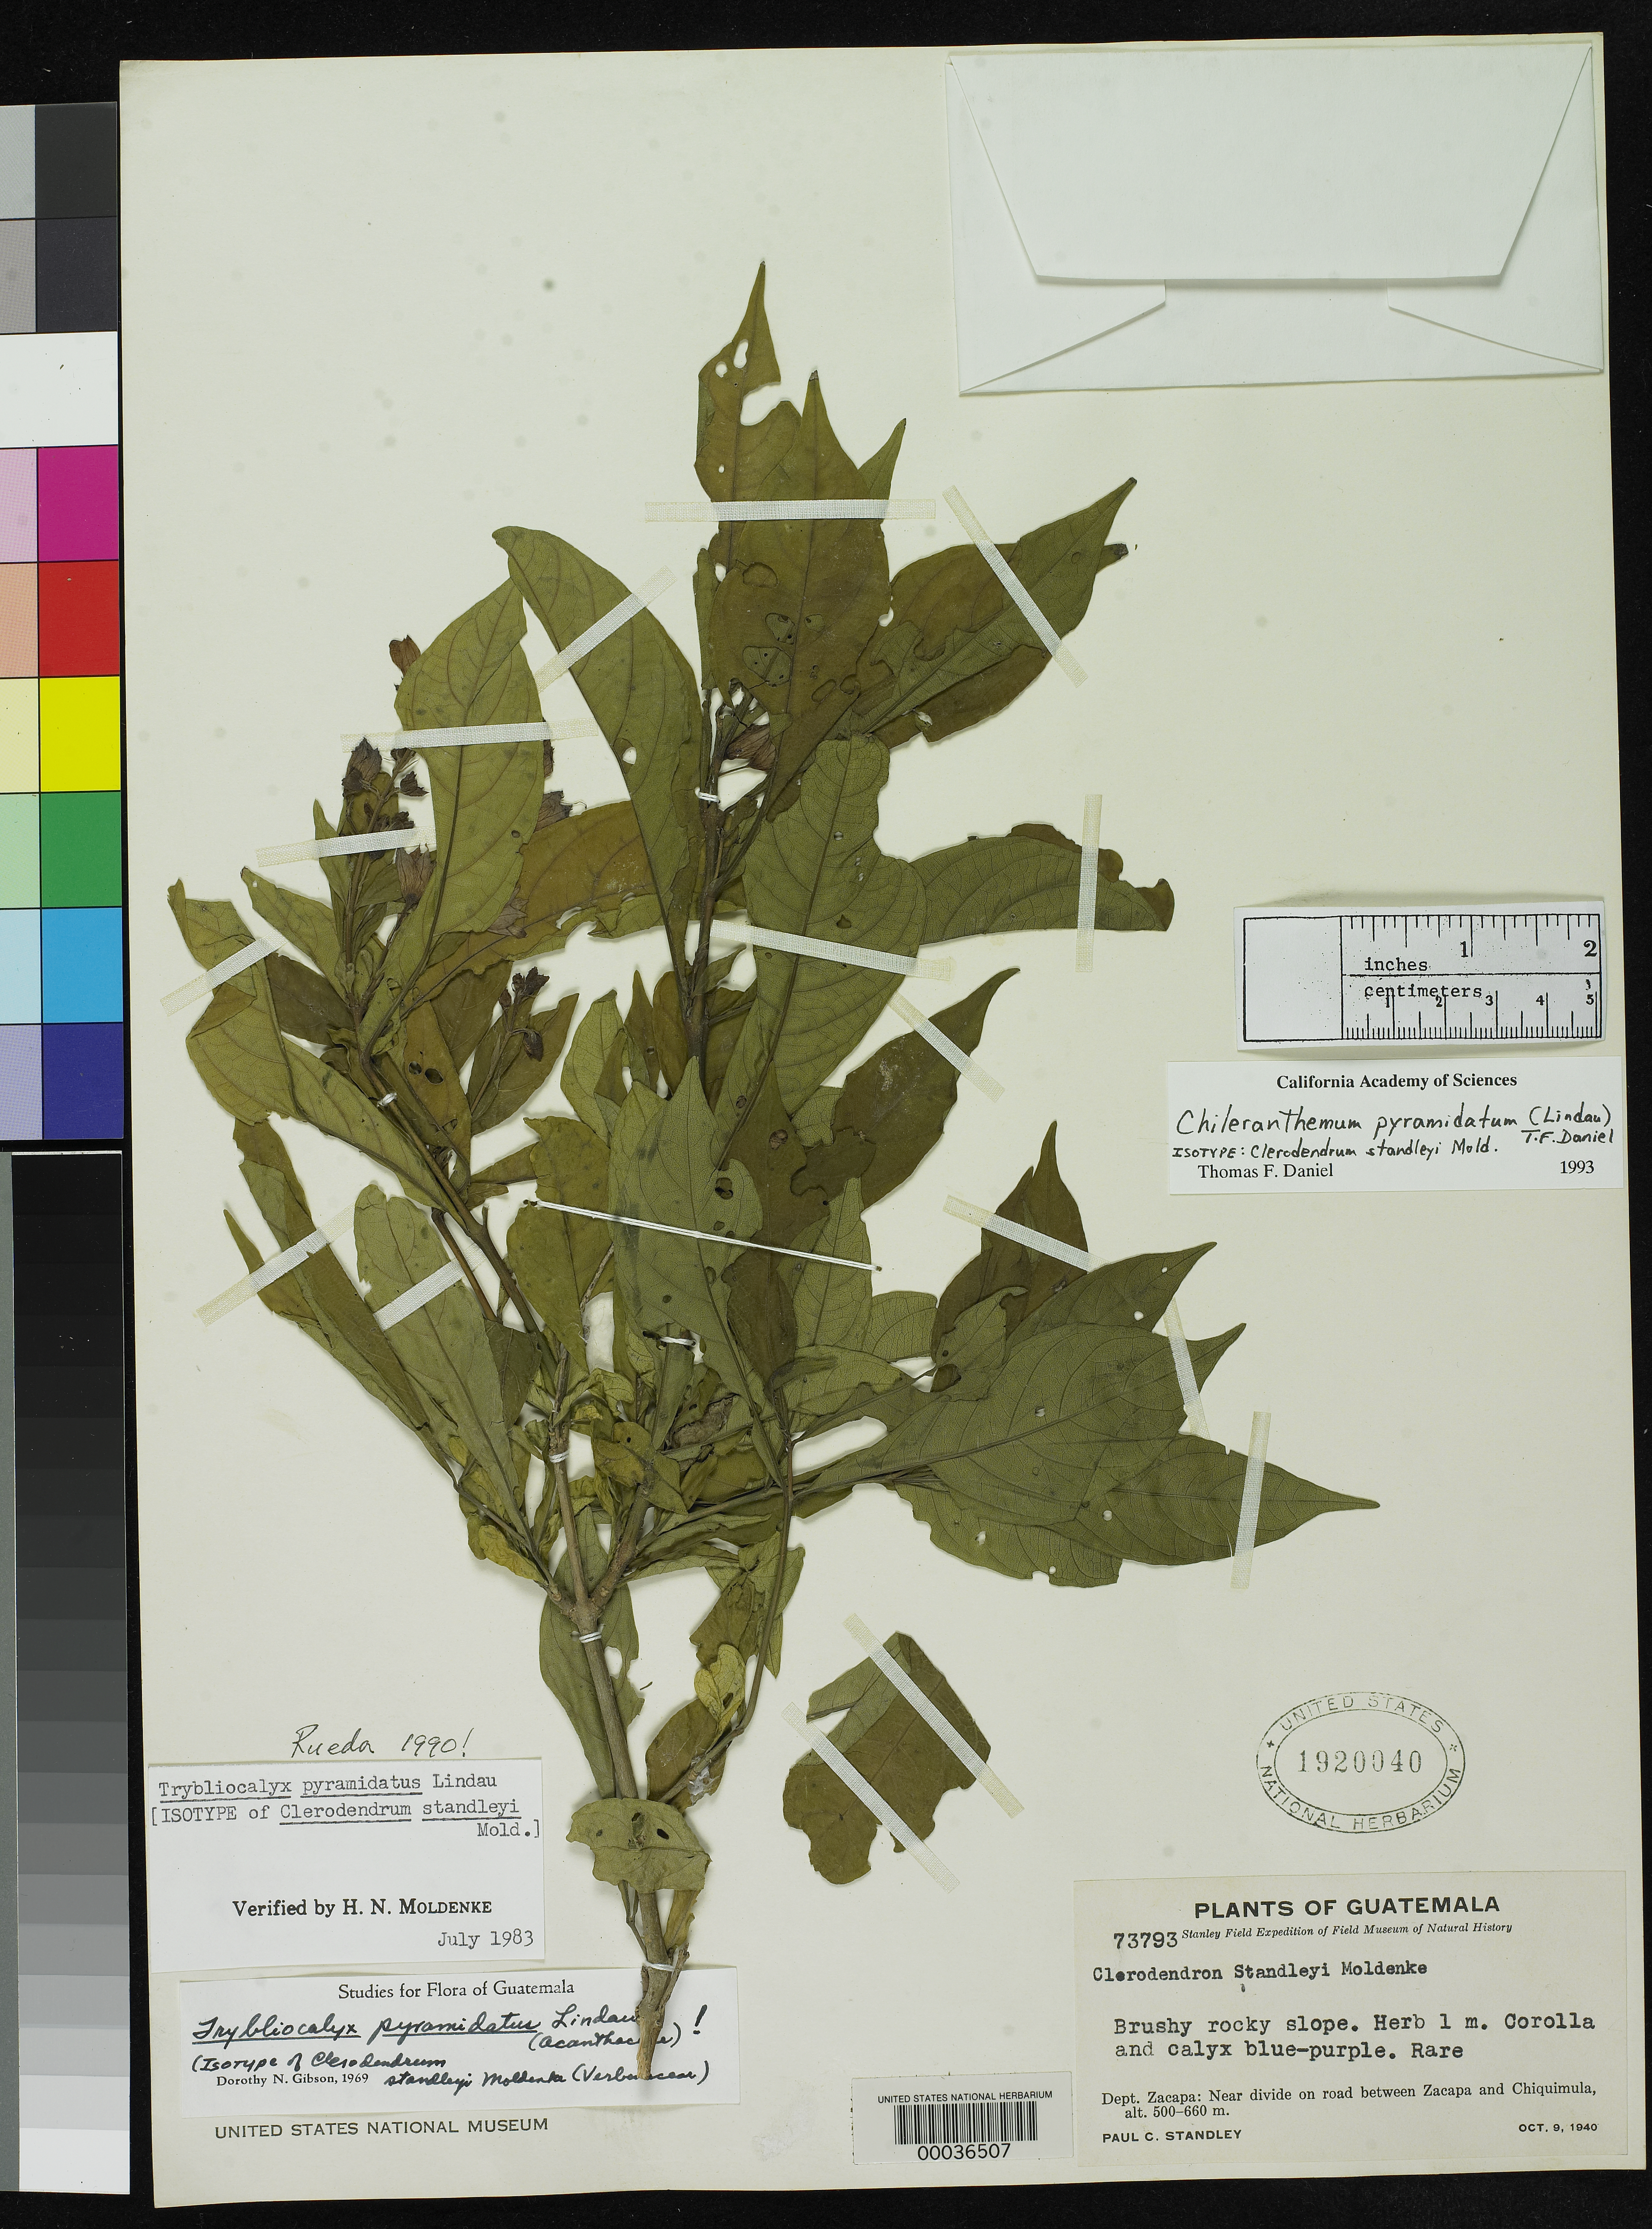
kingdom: Plantae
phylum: Tracheophyta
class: Magnoliopsida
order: Lamiales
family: Lamiaceae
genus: Clerodendrum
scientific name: Clerodendrum standleyi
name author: Moldenke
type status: Isotype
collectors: P. C. Standley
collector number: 73793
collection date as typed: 09 Oct 1940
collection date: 1940-10-09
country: Guatemala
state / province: Zacapa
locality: Dept. Zacapa: near divide on road between Zacapa and Chiquimula.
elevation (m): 500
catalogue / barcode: US 1920040